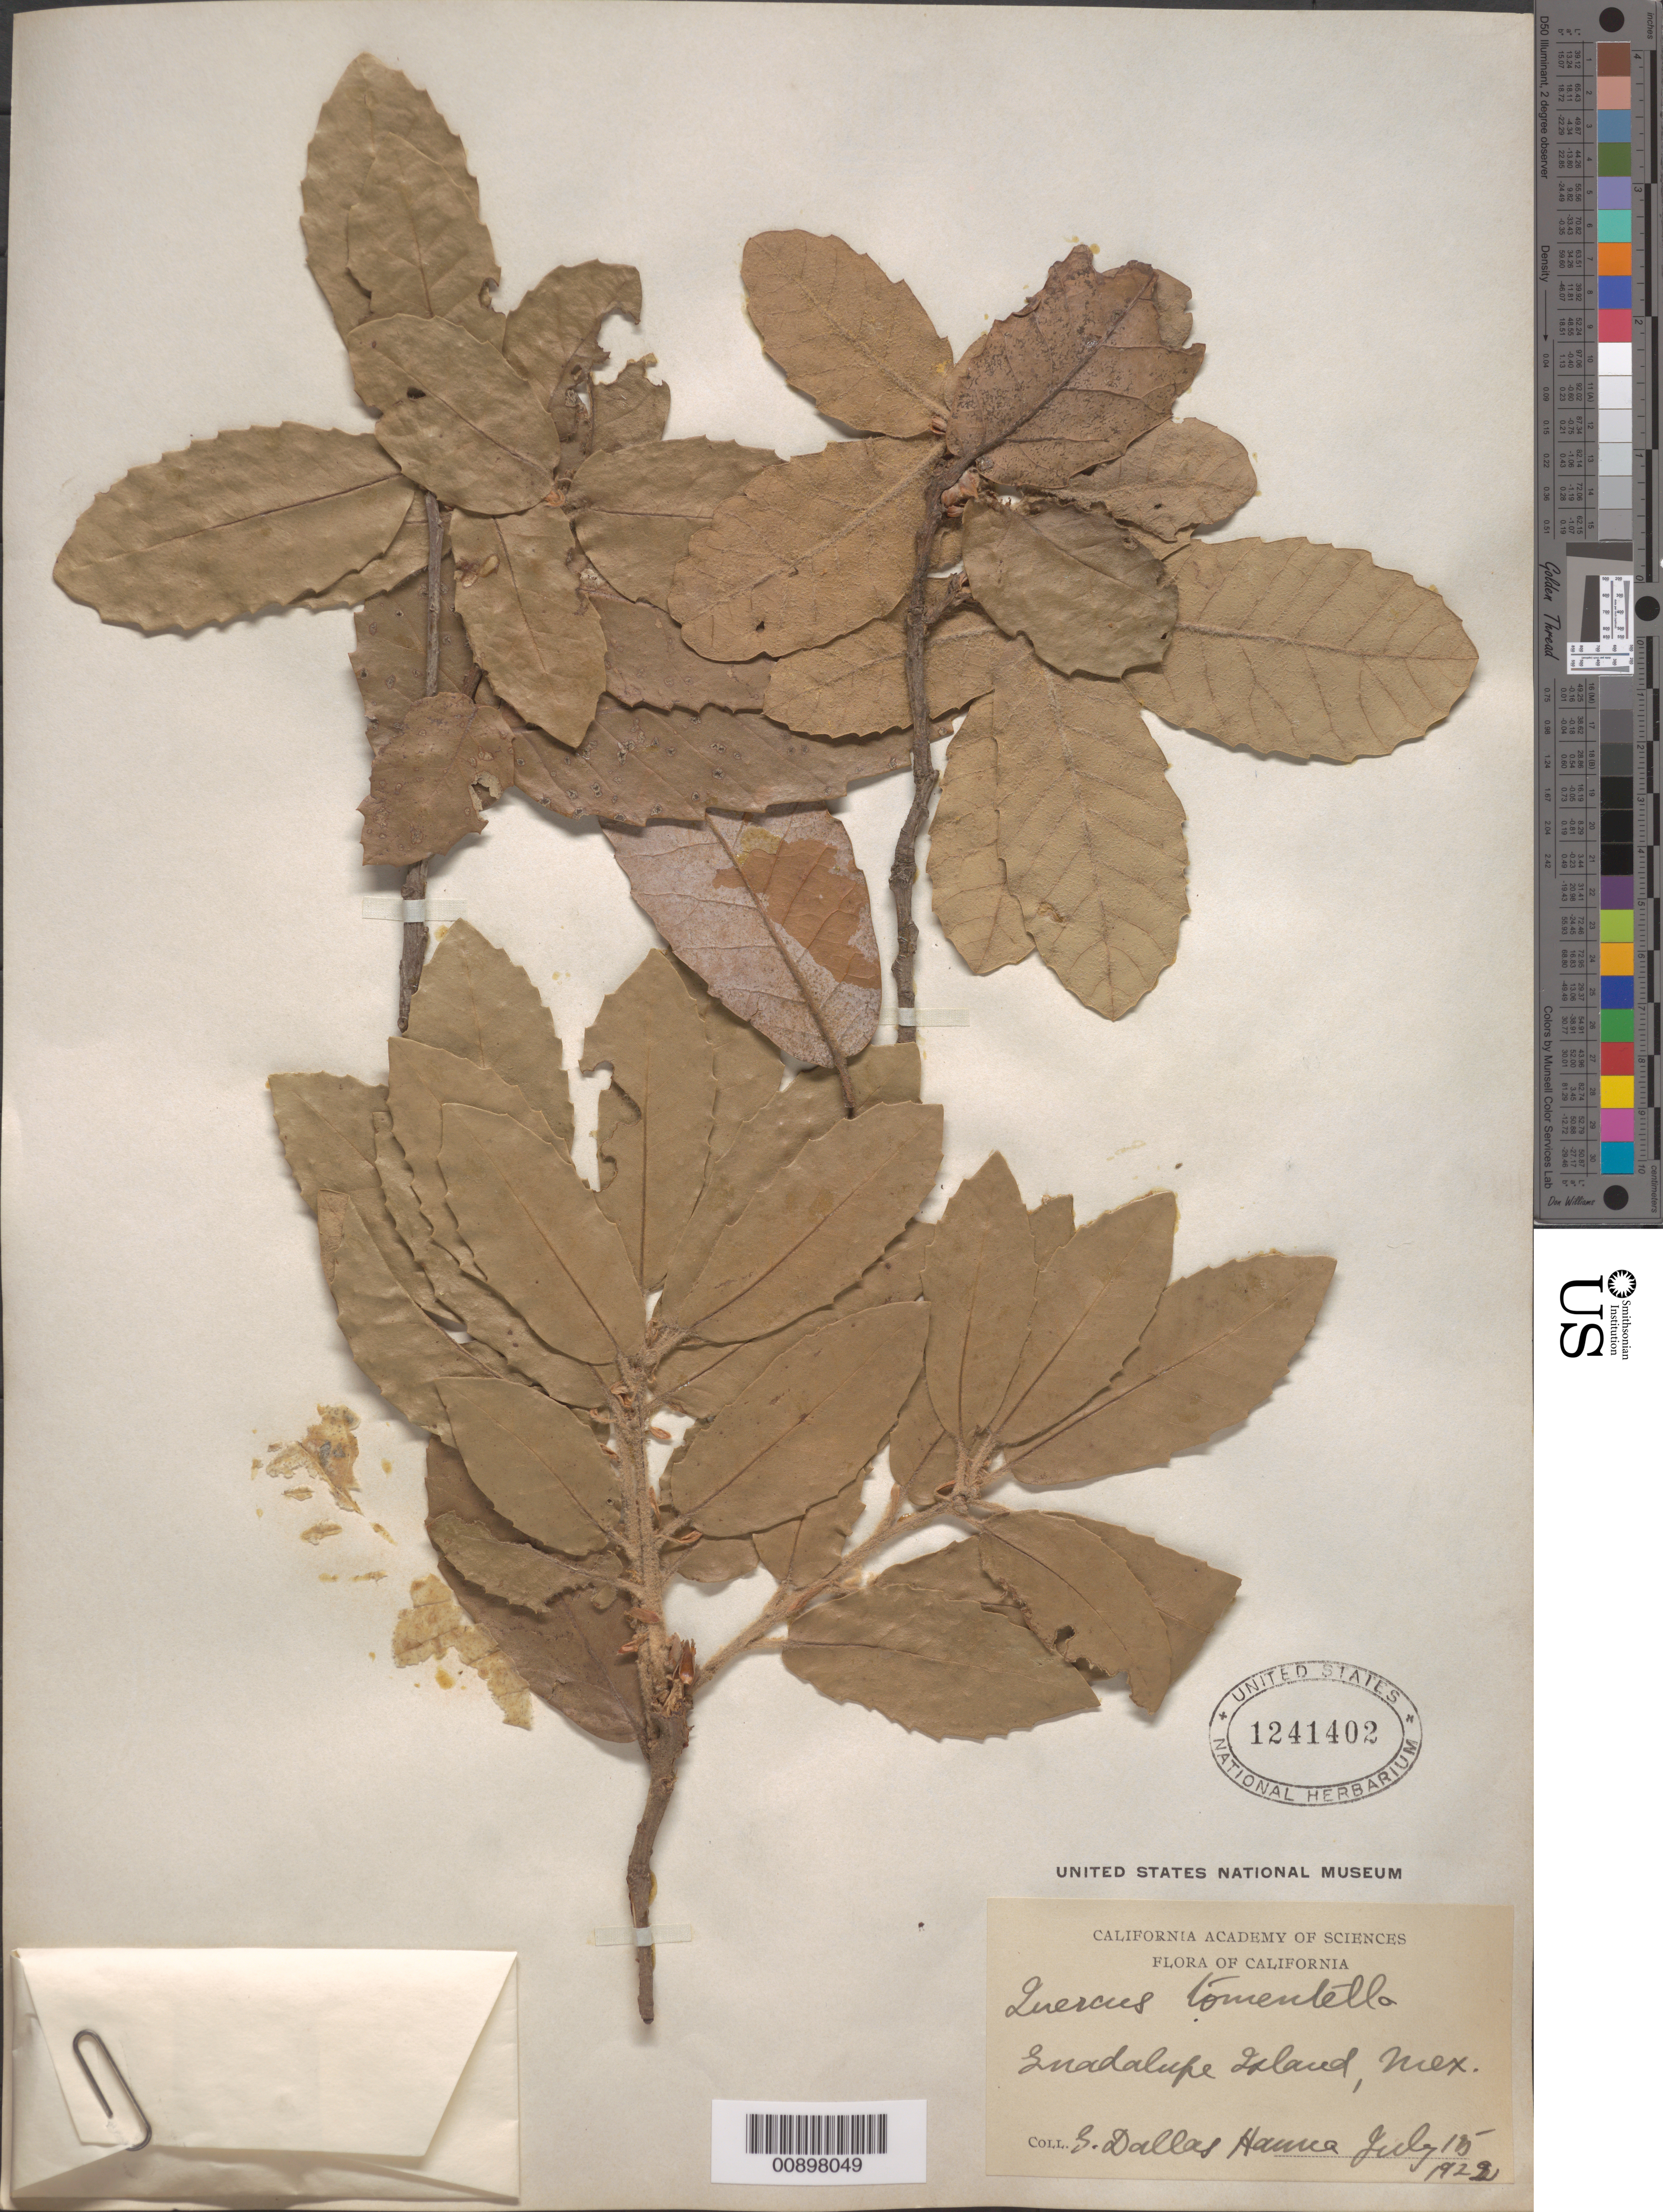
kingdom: Plantae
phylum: Tracheophyta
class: Magnoliopsida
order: Fagales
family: Fagaceae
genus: Quercus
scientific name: Quercus tomentella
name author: Engelm.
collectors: Dallas Hanna, G.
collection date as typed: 15 Jul 1922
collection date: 1922-07-15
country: Mexico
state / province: Baja California Norte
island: Guadalupe I.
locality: Guadalupe Island.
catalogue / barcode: US 1241402